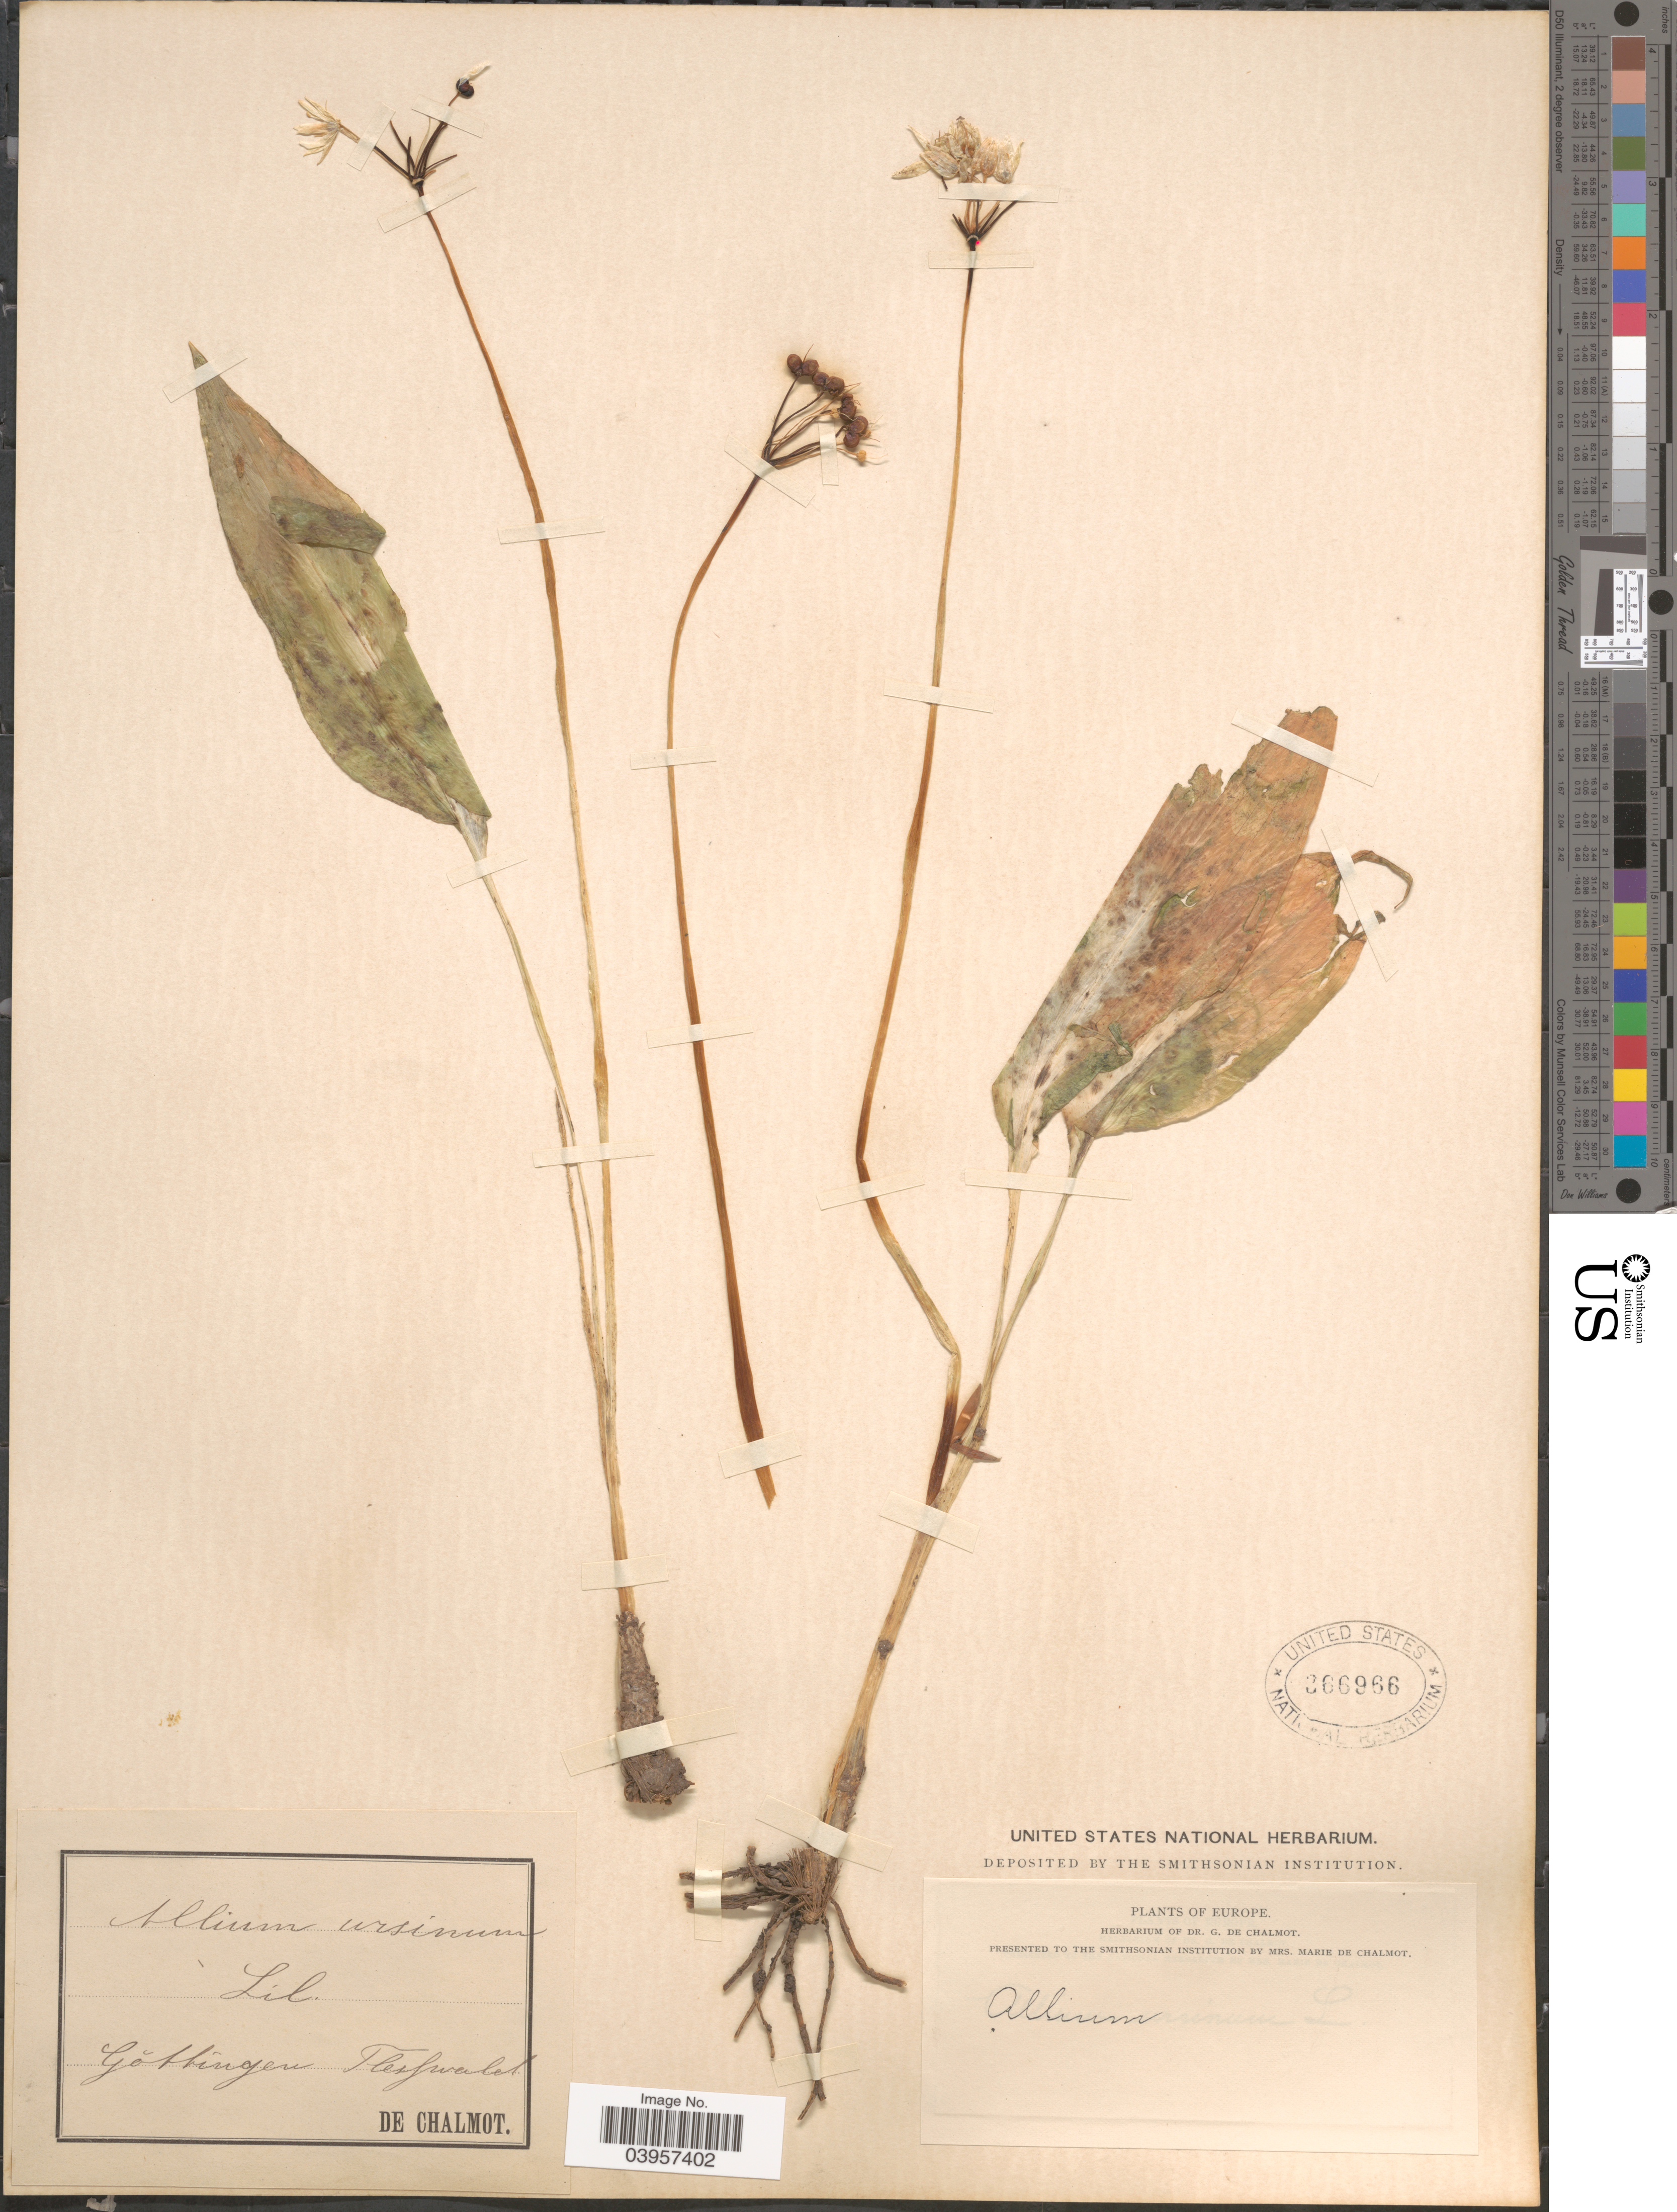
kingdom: Plantae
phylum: Tracheophyta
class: Liliopsida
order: Asparagales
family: Amaryllidaceae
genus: Allium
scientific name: Allium ursinum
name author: L.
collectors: G. de Chalmot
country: Germany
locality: Göttingen Flesswald. Europe.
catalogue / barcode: US 366966